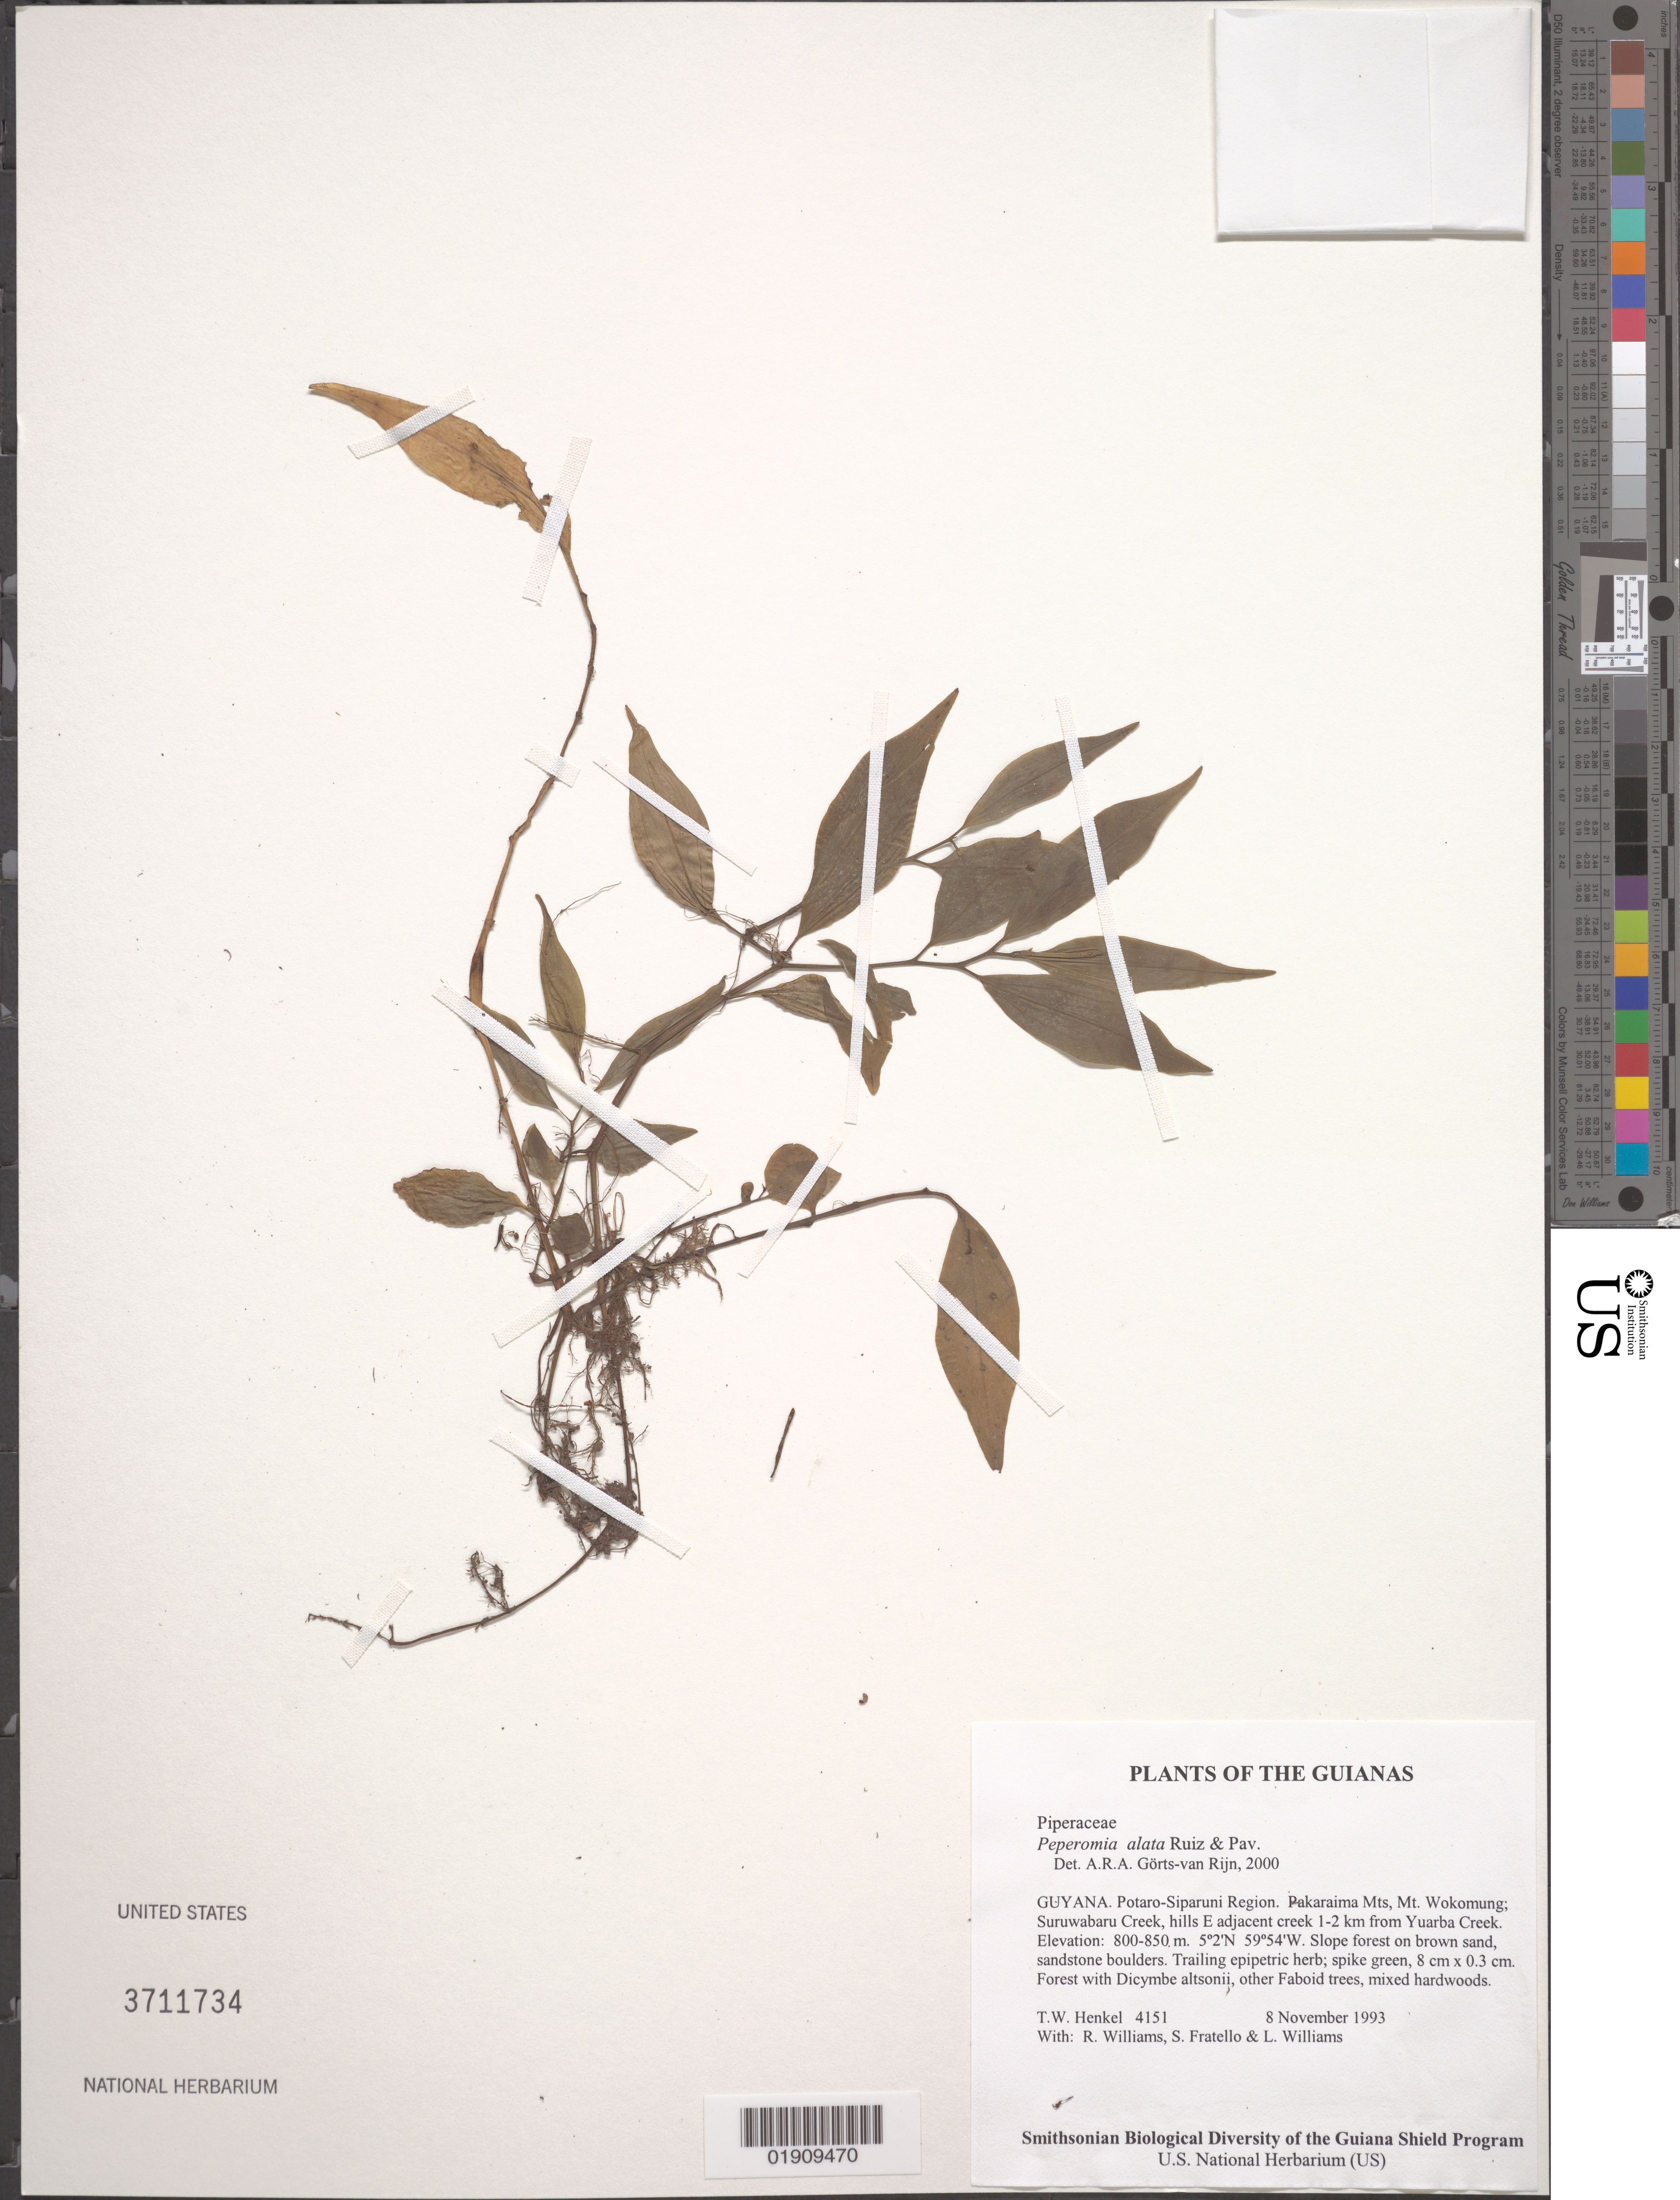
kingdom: Plantae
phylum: Tracheophyta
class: Magnoliopsida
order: Piperales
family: Piperaceae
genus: Peperomia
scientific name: Peperomia alata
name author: Ruiz & Pav.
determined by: Görts-van Rijn, A. R. A.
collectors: T. Henkel, R. Williams, S. Fratello & L. Williams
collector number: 4151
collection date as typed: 8 November 1993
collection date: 1993-11-08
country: Guyana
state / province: Potaro-Siparuni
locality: Pakaraima Mts, Mt. Wokomung; Suruwabaru Creek, hills E adjacent creek 1-2 km from Yuarba Creek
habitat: Slope forest on brown sand, sandstone boulders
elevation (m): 800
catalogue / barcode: US 3711734